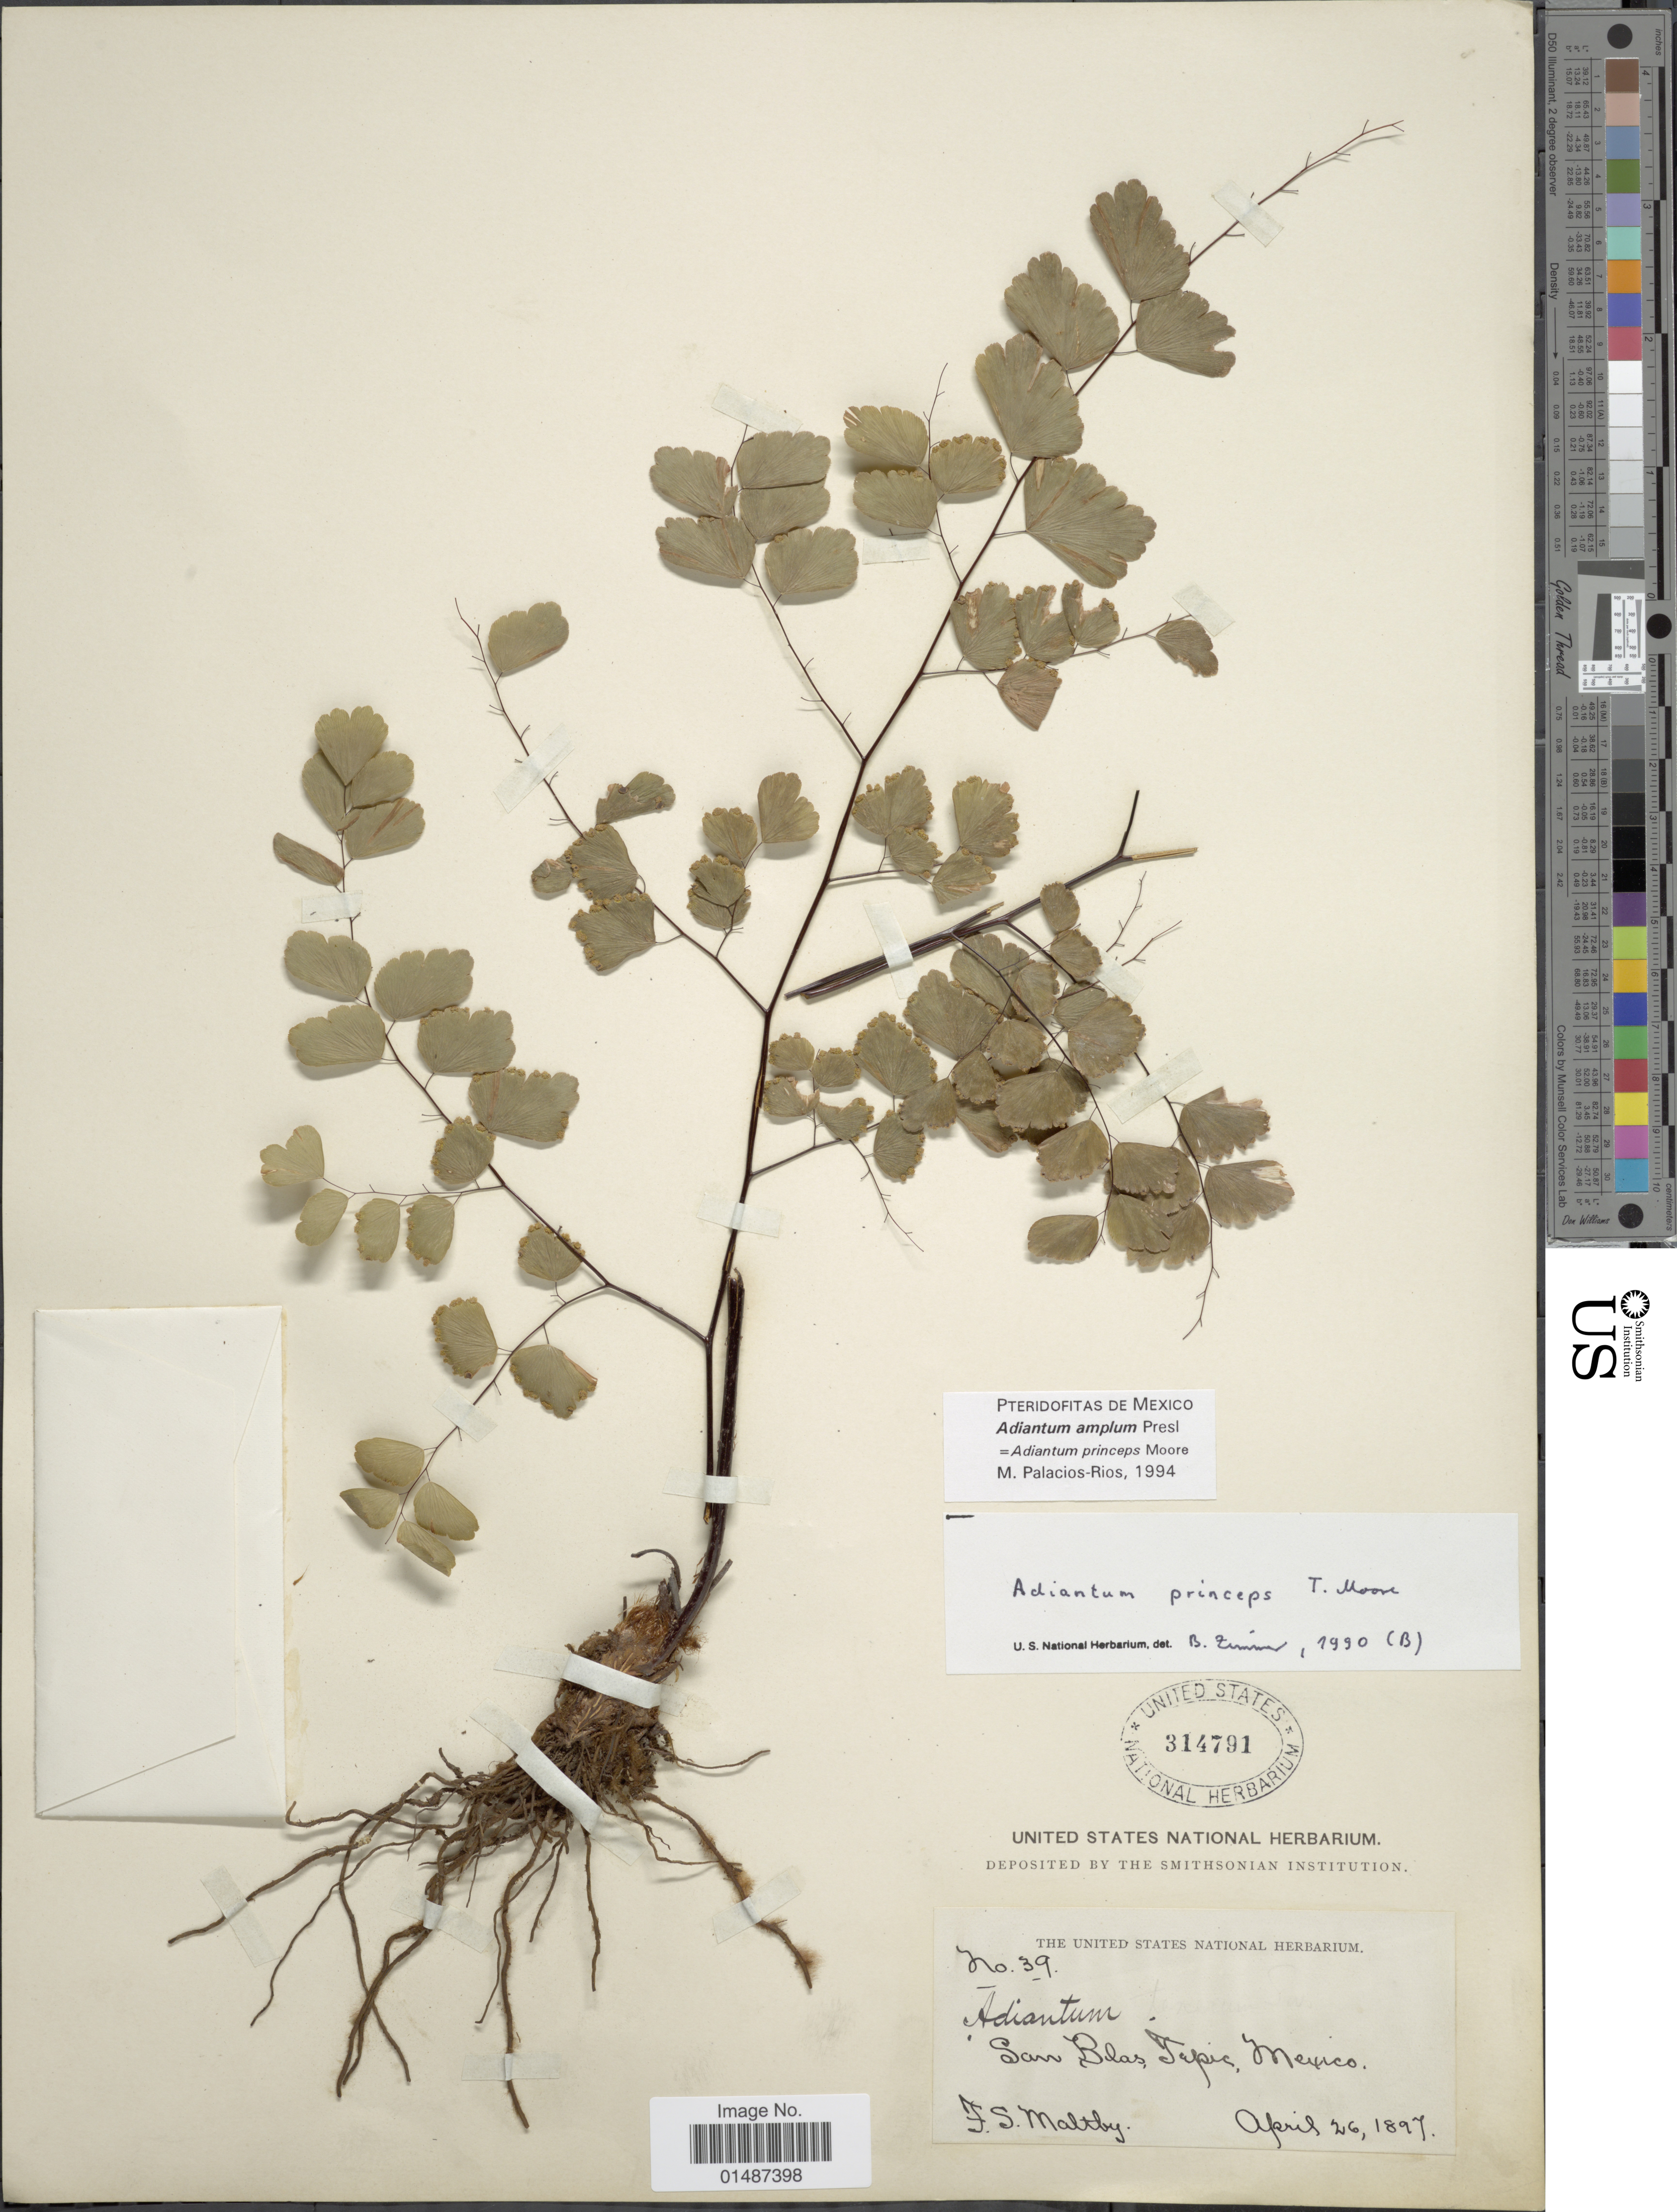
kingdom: Plantae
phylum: Tracheophyta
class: Polypodiopsida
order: Polypodiales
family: Pteridaceae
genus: Adiantum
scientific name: Adiantum amplum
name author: C. Presl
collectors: F. S. Maltby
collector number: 39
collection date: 1897-04-26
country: Mexico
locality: San Blas, Tepic.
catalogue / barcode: US 314791